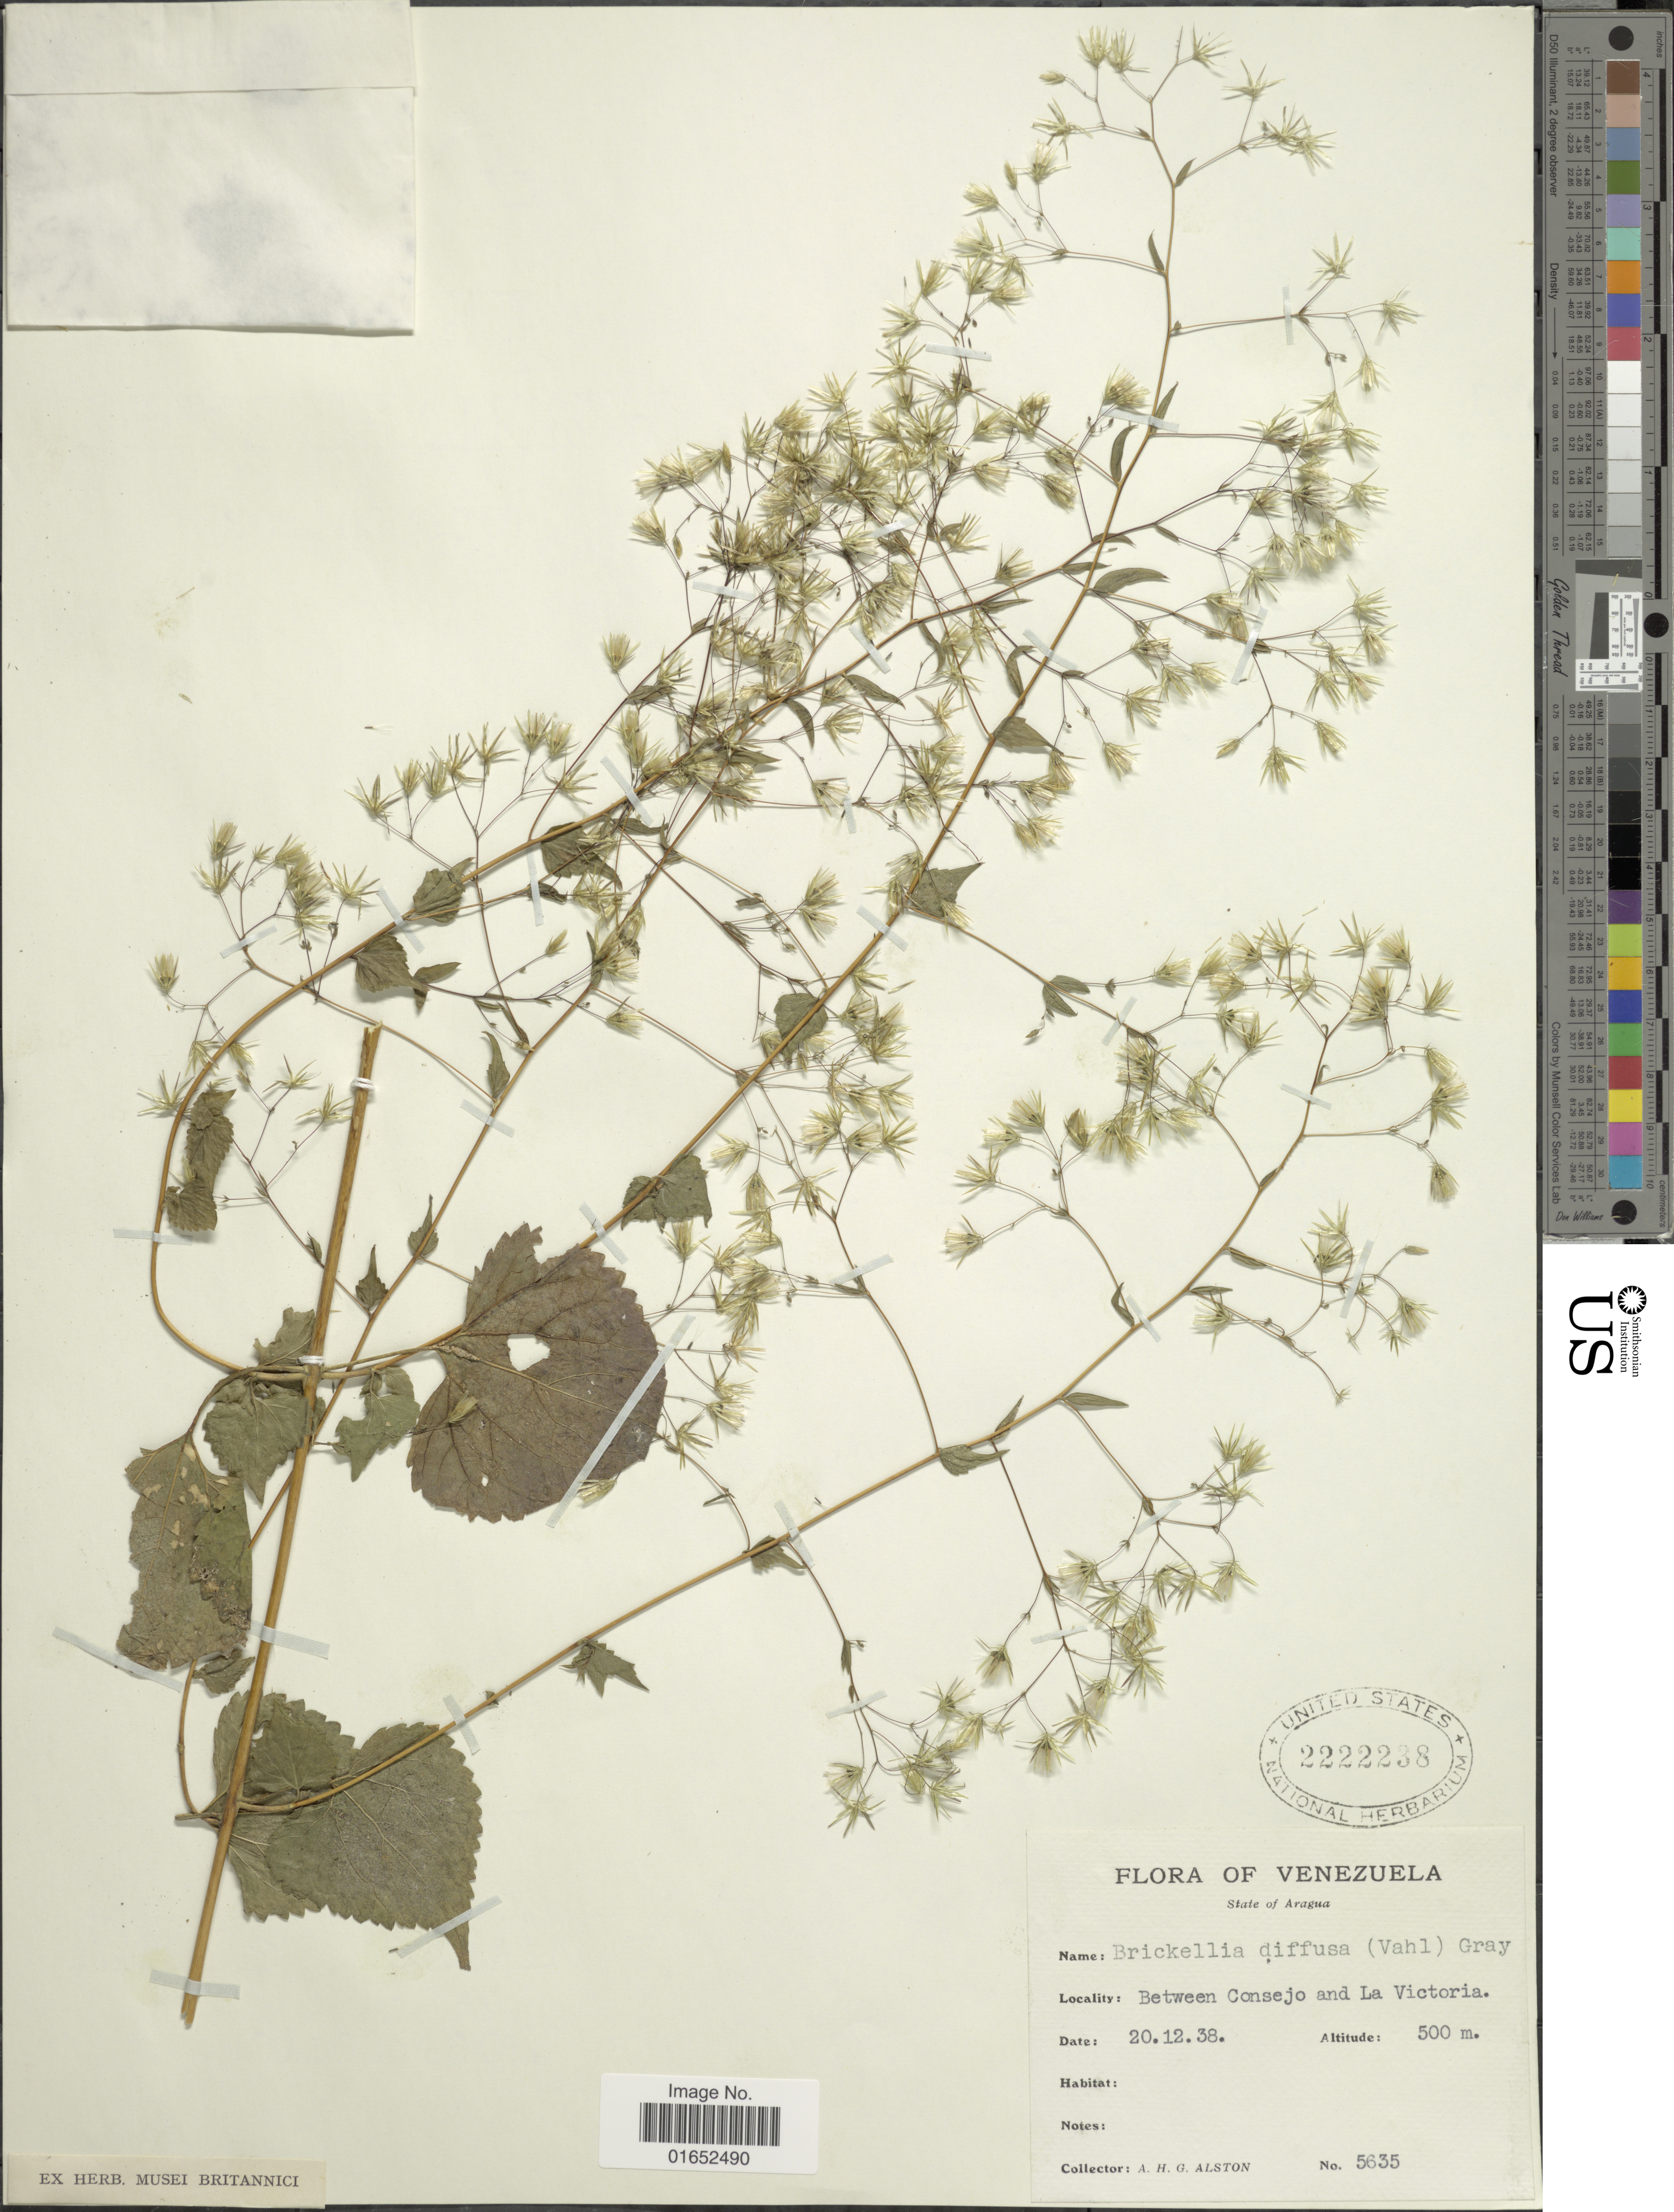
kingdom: Plantae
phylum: Tracheophyta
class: Magnoliopsida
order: Asterales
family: Asteraceae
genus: Brickellia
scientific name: Brickellia diffusa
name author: (Vahl) A. Gray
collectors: A. H. Alston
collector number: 5635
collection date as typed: Transcribed d/m/y: 20/12/38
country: Venezuela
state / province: Aragua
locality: Between Consejo and La Victoria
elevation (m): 500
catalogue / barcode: US 2222238